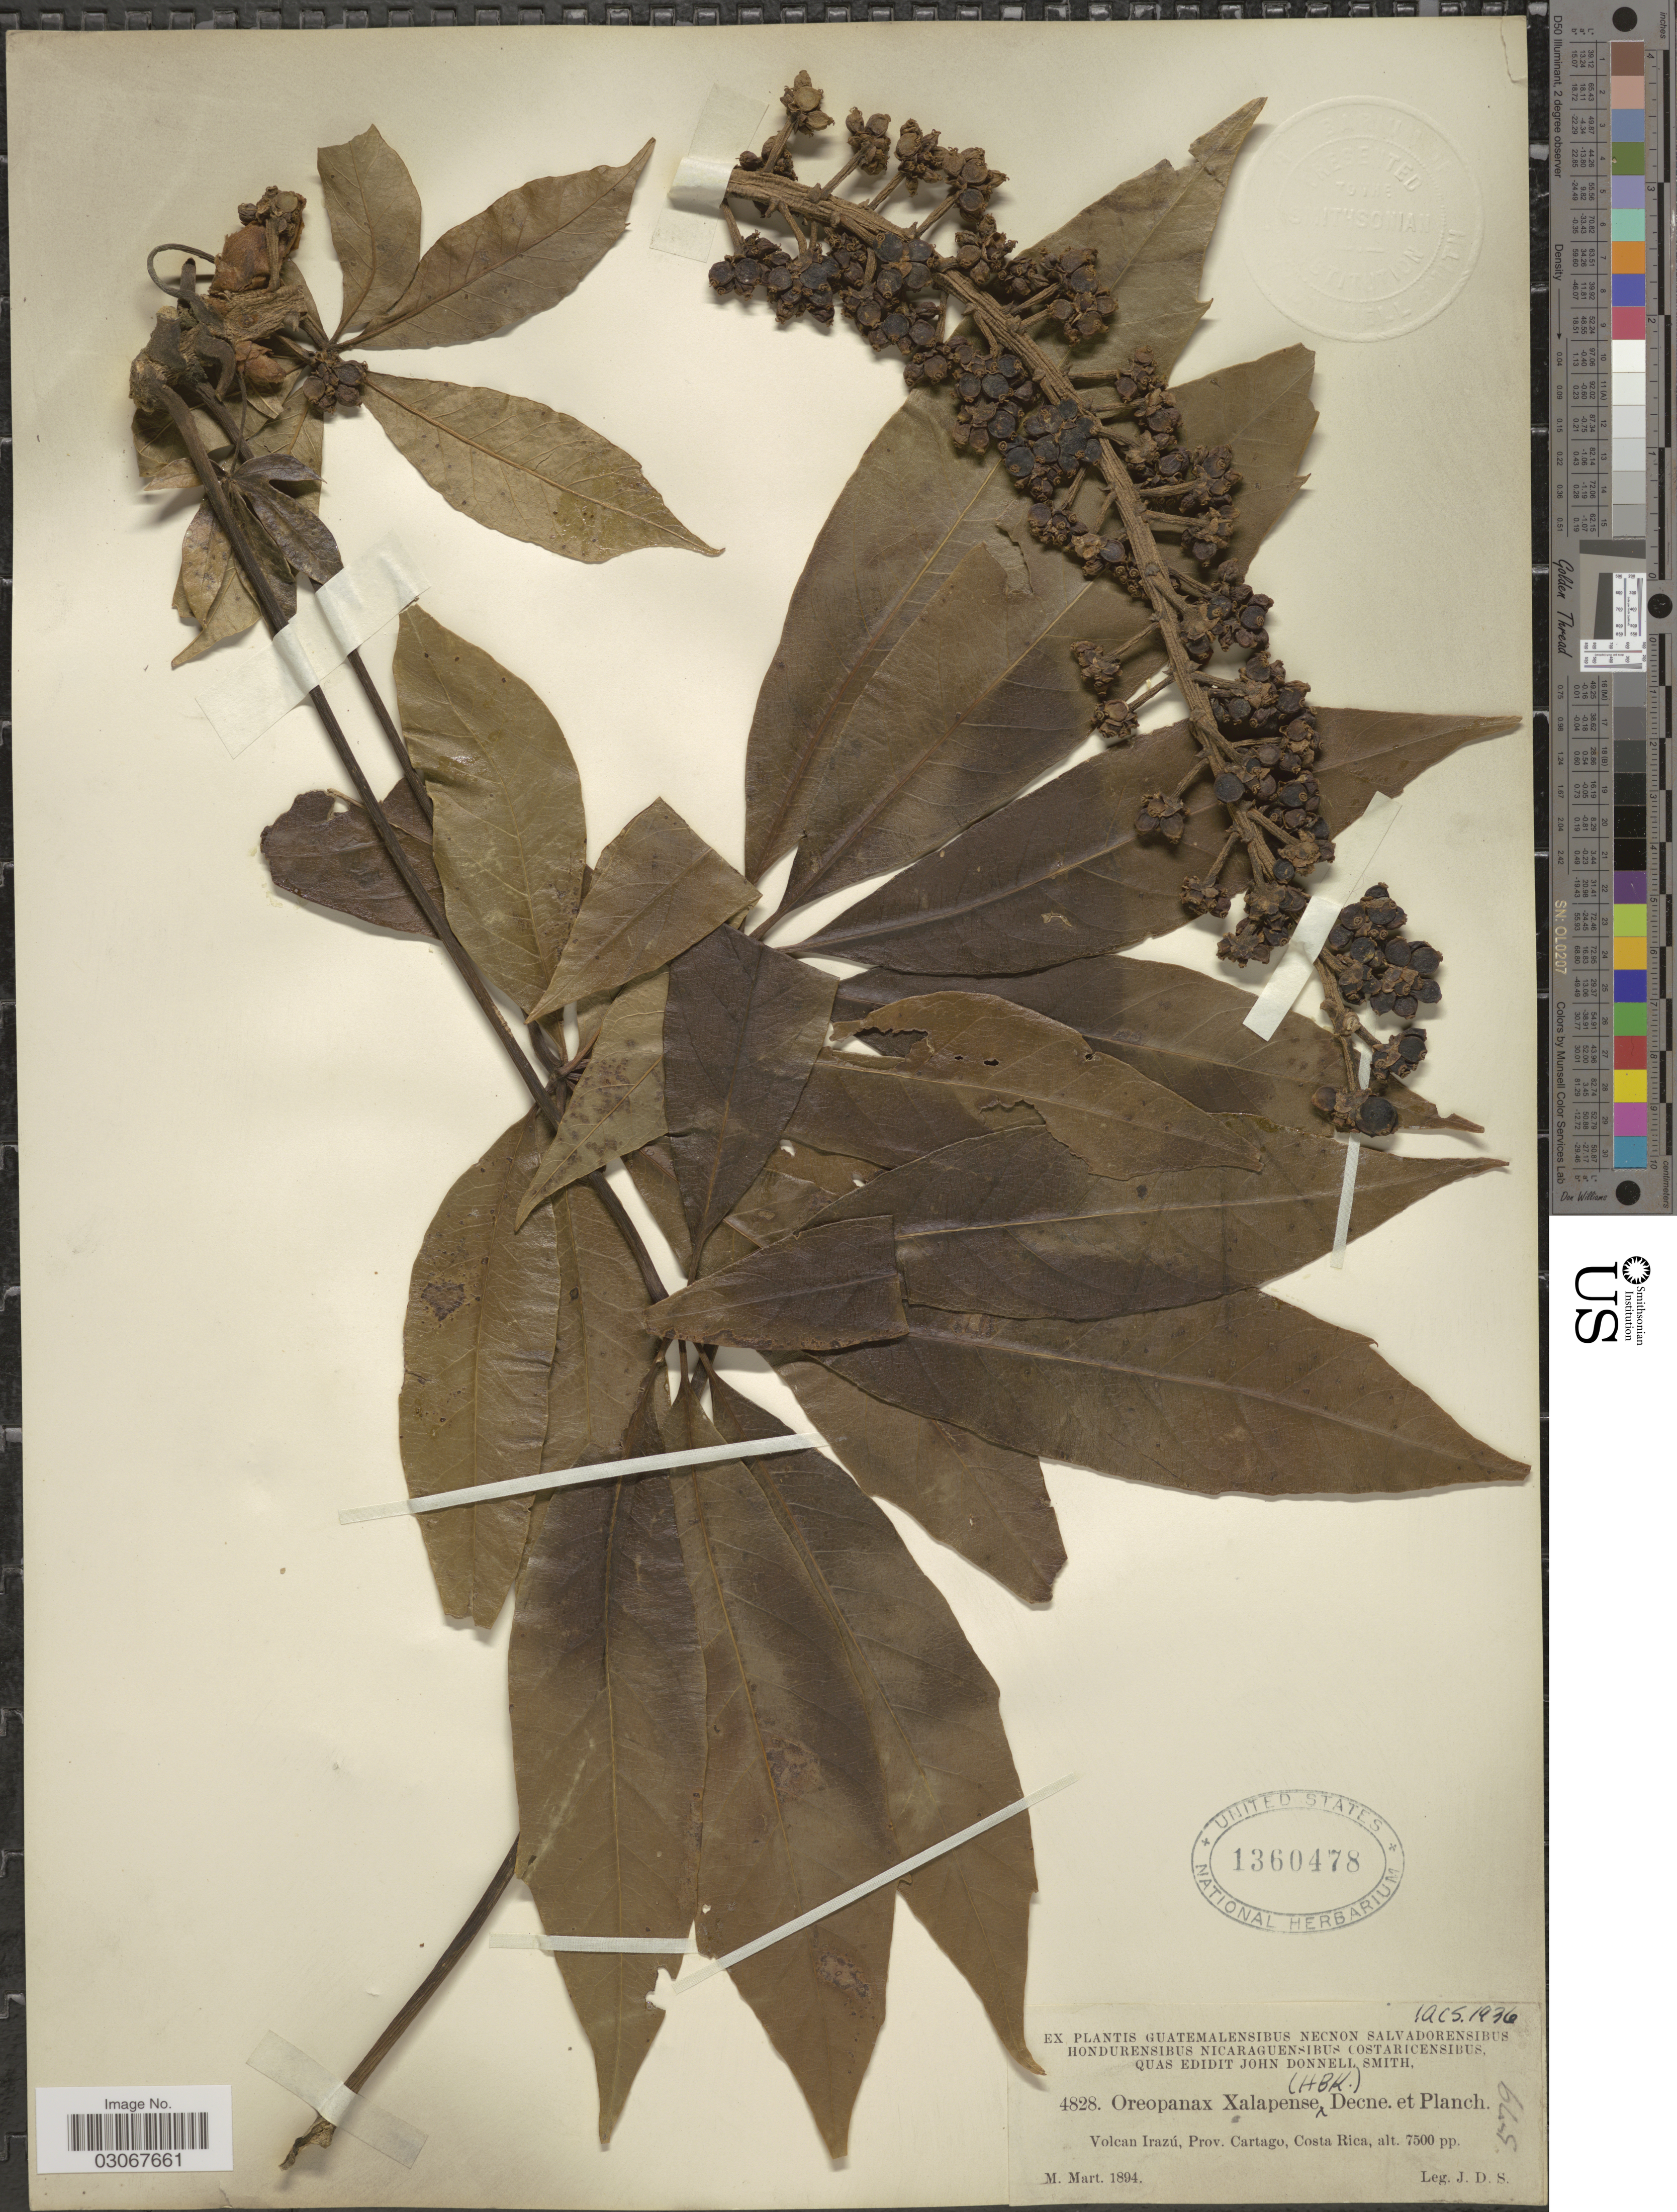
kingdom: Plantae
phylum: Tracheophyta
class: Magnoliopsida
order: Apiales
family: Araliaceae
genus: Oreopanax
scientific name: Oreopanax xalapensis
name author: (Kunth) Decne. & Planch.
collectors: J. Donnell Smith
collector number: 4828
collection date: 1894-03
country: Costa Rica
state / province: Cartago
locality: Volcan Irazú.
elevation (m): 2286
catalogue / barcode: US 1360478